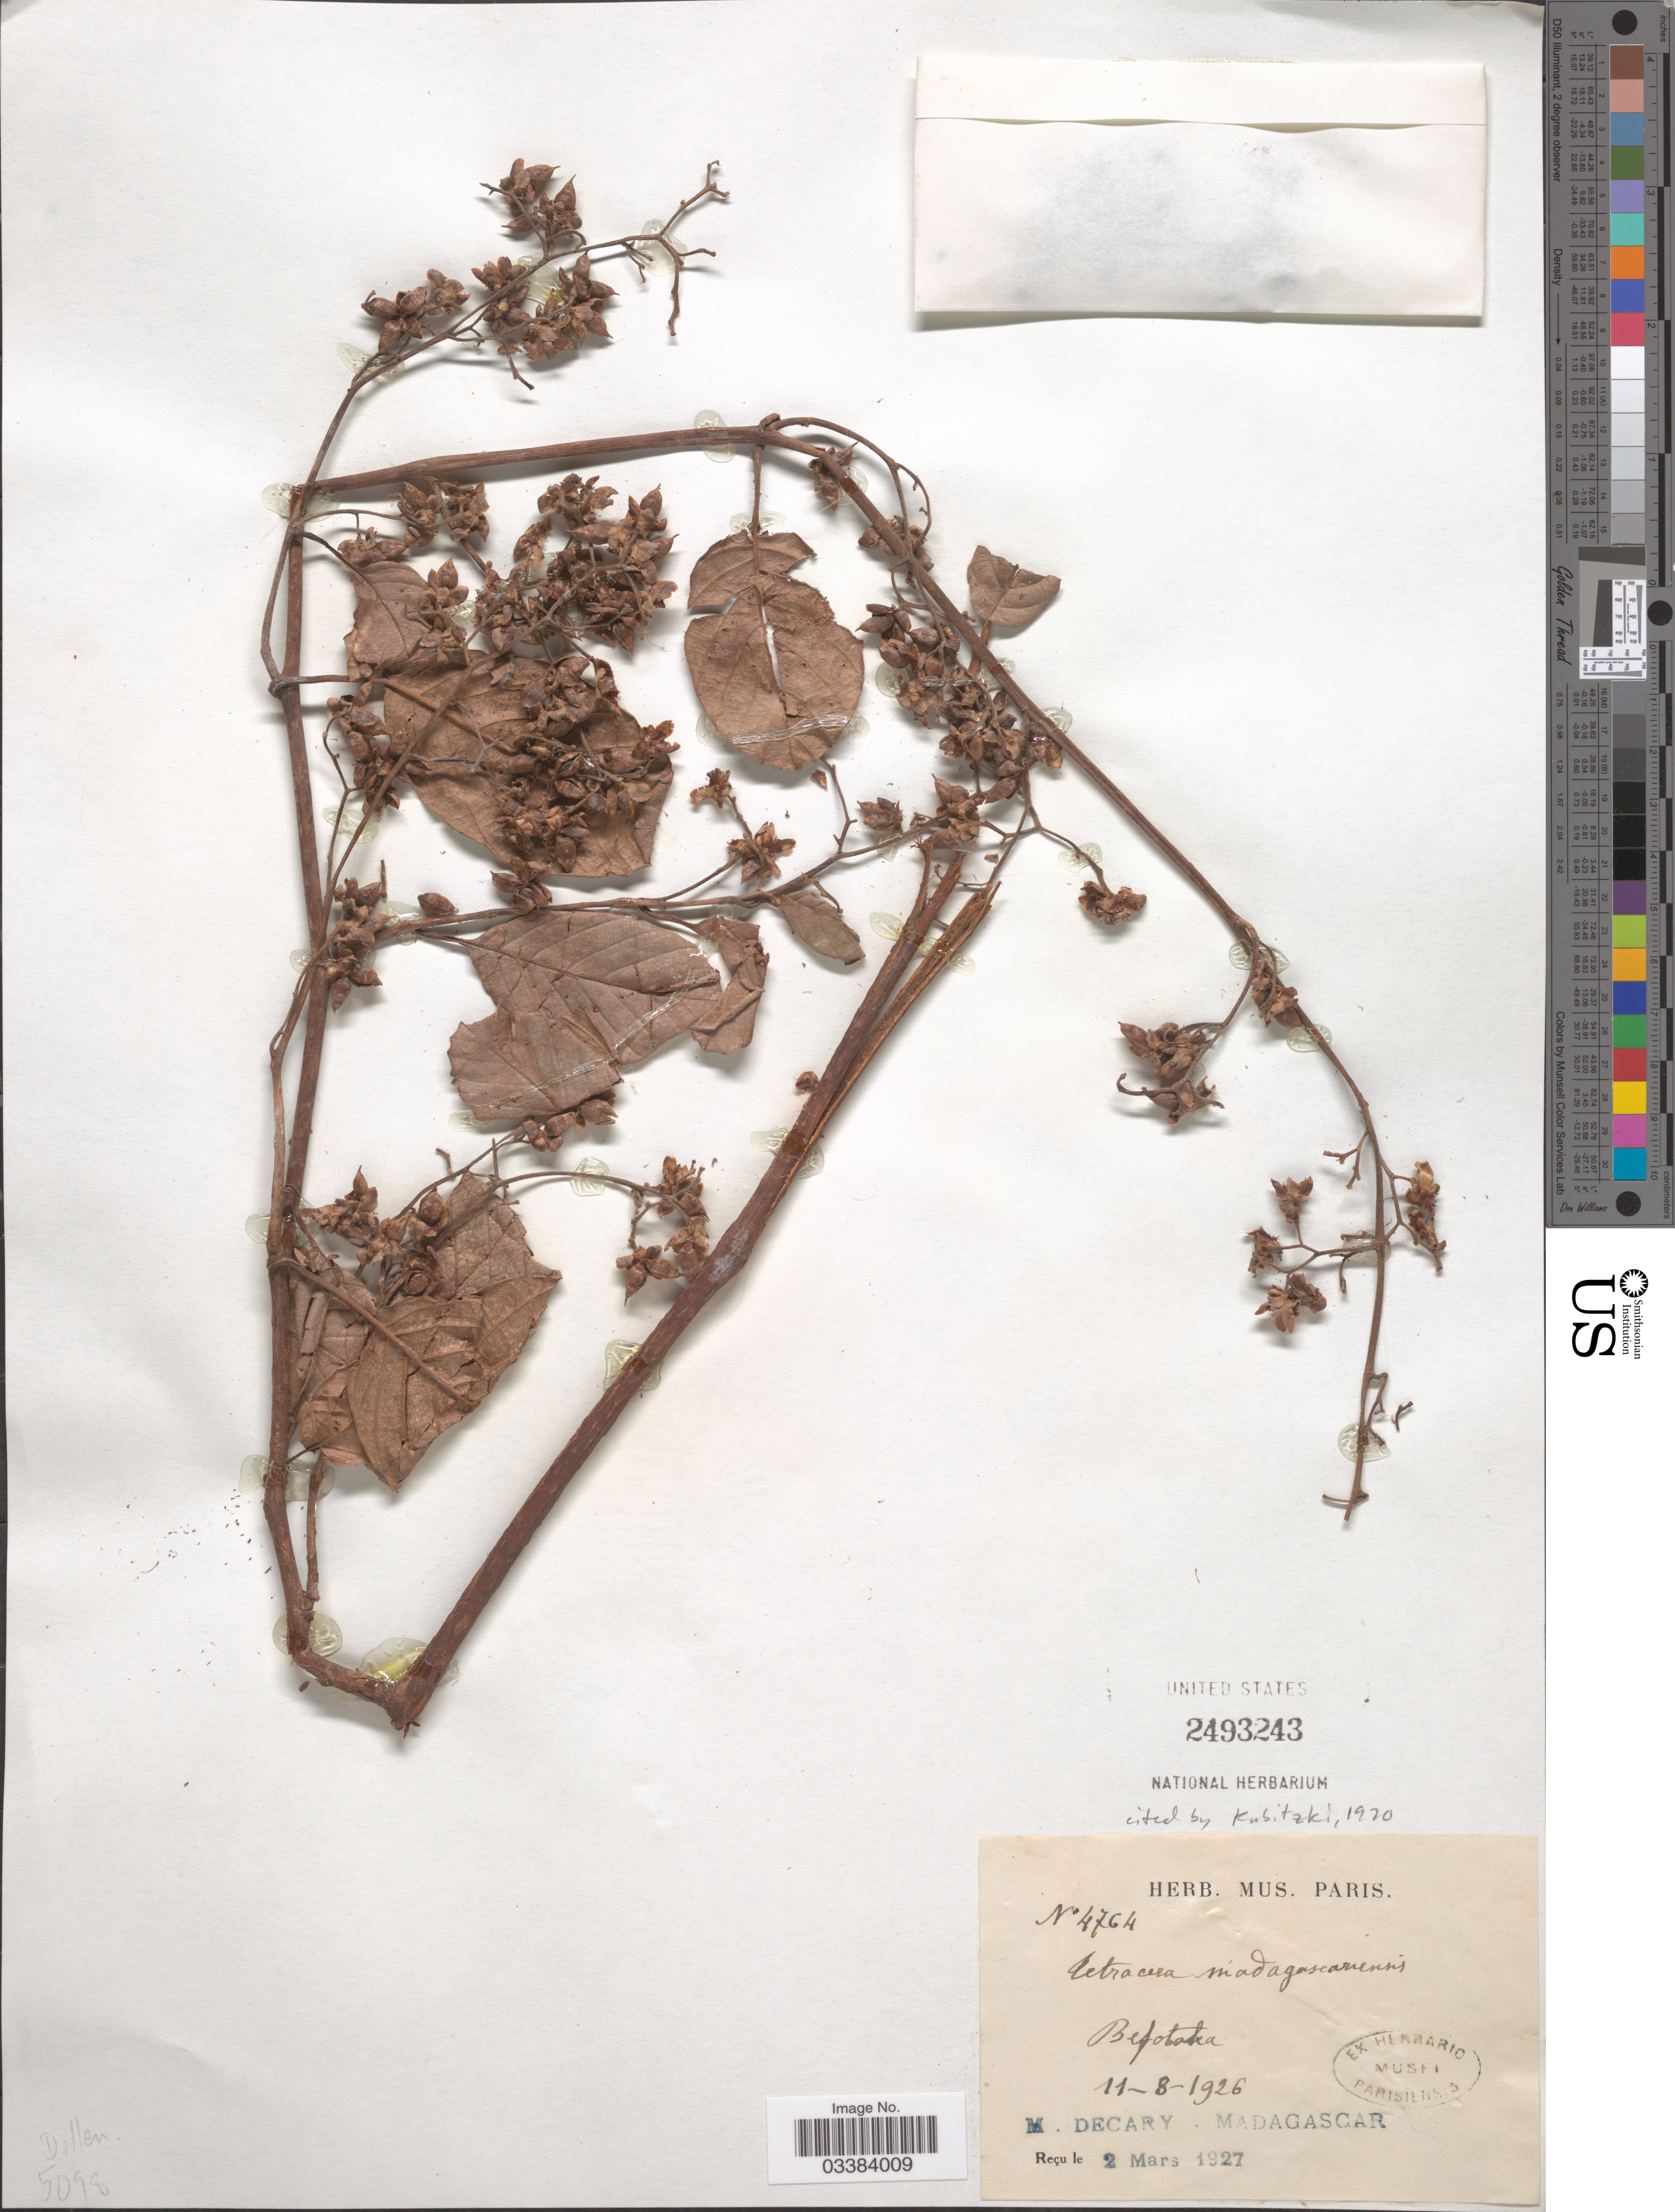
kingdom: Plantae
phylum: Tracheophyta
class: Magnoliopsida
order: Dilleniales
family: Dilleniaceae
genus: Tetracera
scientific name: Tetracera madagascariensis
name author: Willd. ex Schltdl.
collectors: R. Decary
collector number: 4764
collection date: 1926-08-11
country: Madagascar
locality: Befotaka.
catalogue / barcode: US 2493243